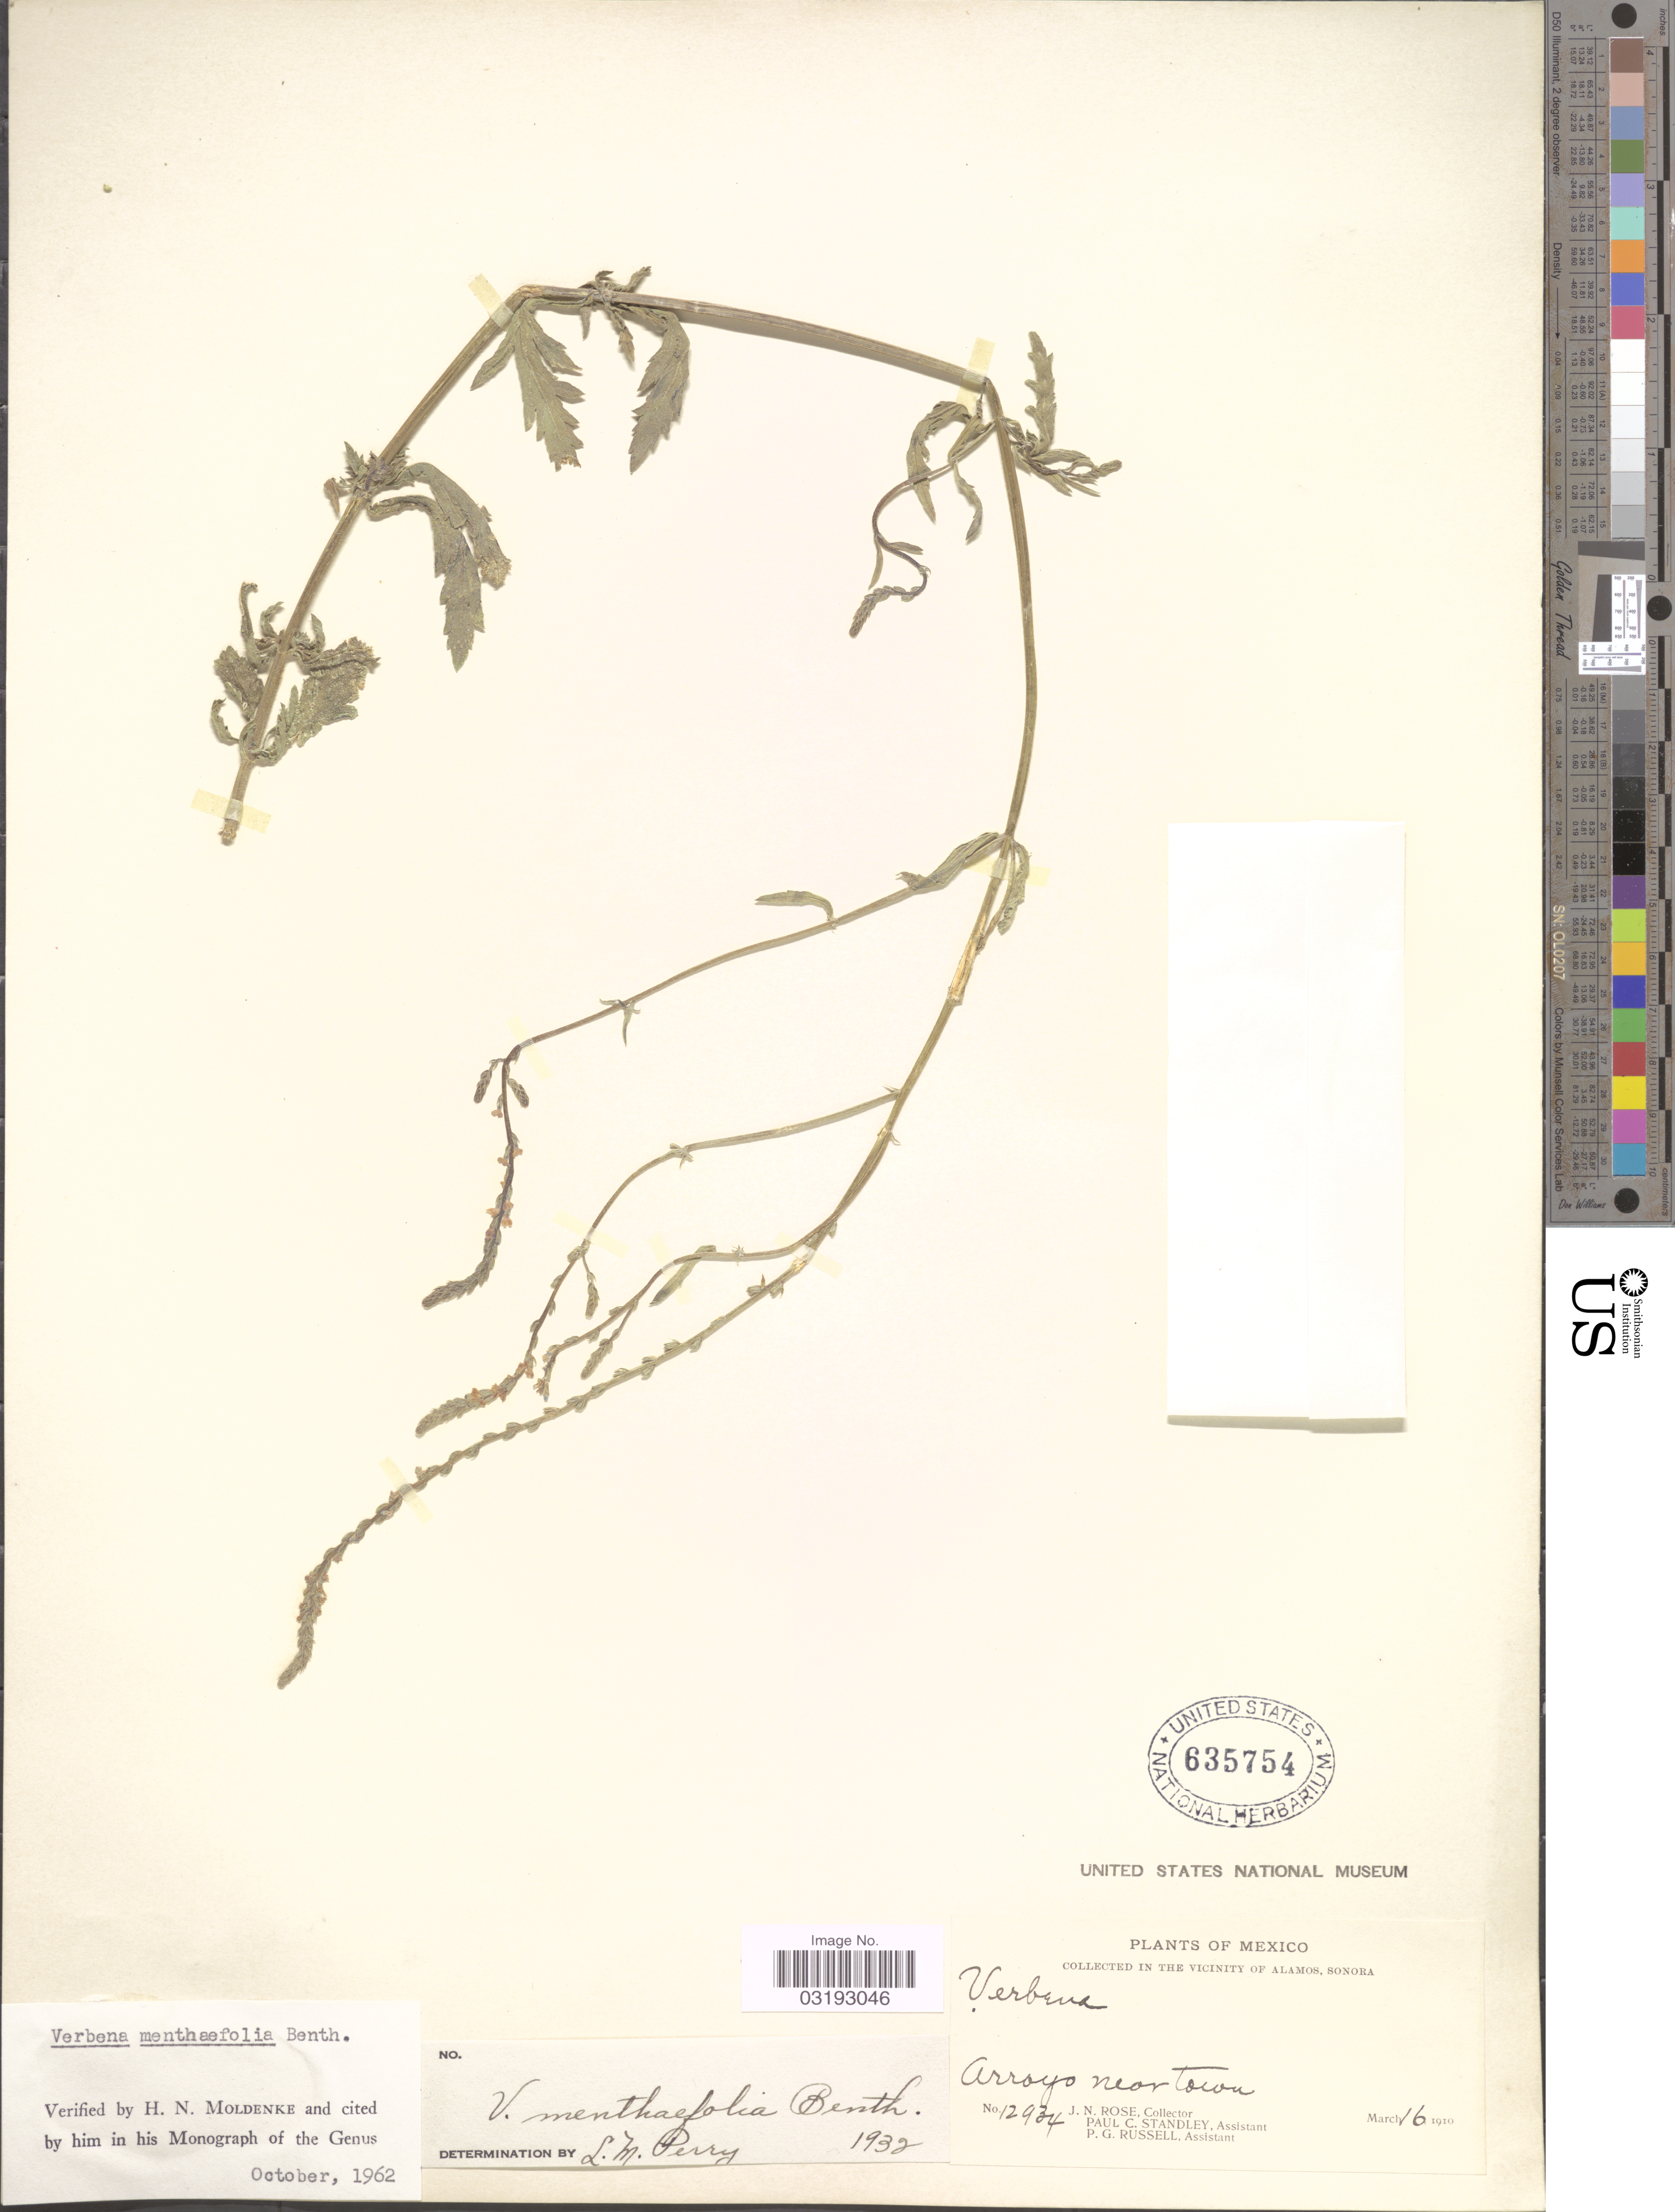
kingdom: Plantae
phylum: Tracheophyta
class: Magnoliopsida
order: Lamiales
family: Verbenaceae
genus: Verbena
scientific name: Verbena menthaefolia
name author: Benth.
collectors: J. N. Rose, P. C. Standley & P. G. Russell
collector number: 12934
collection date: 1910-03-16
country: Mexico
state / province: Sonora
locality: In the vicinity of Alamos. Arroyo near Town.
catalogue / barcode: US 635754